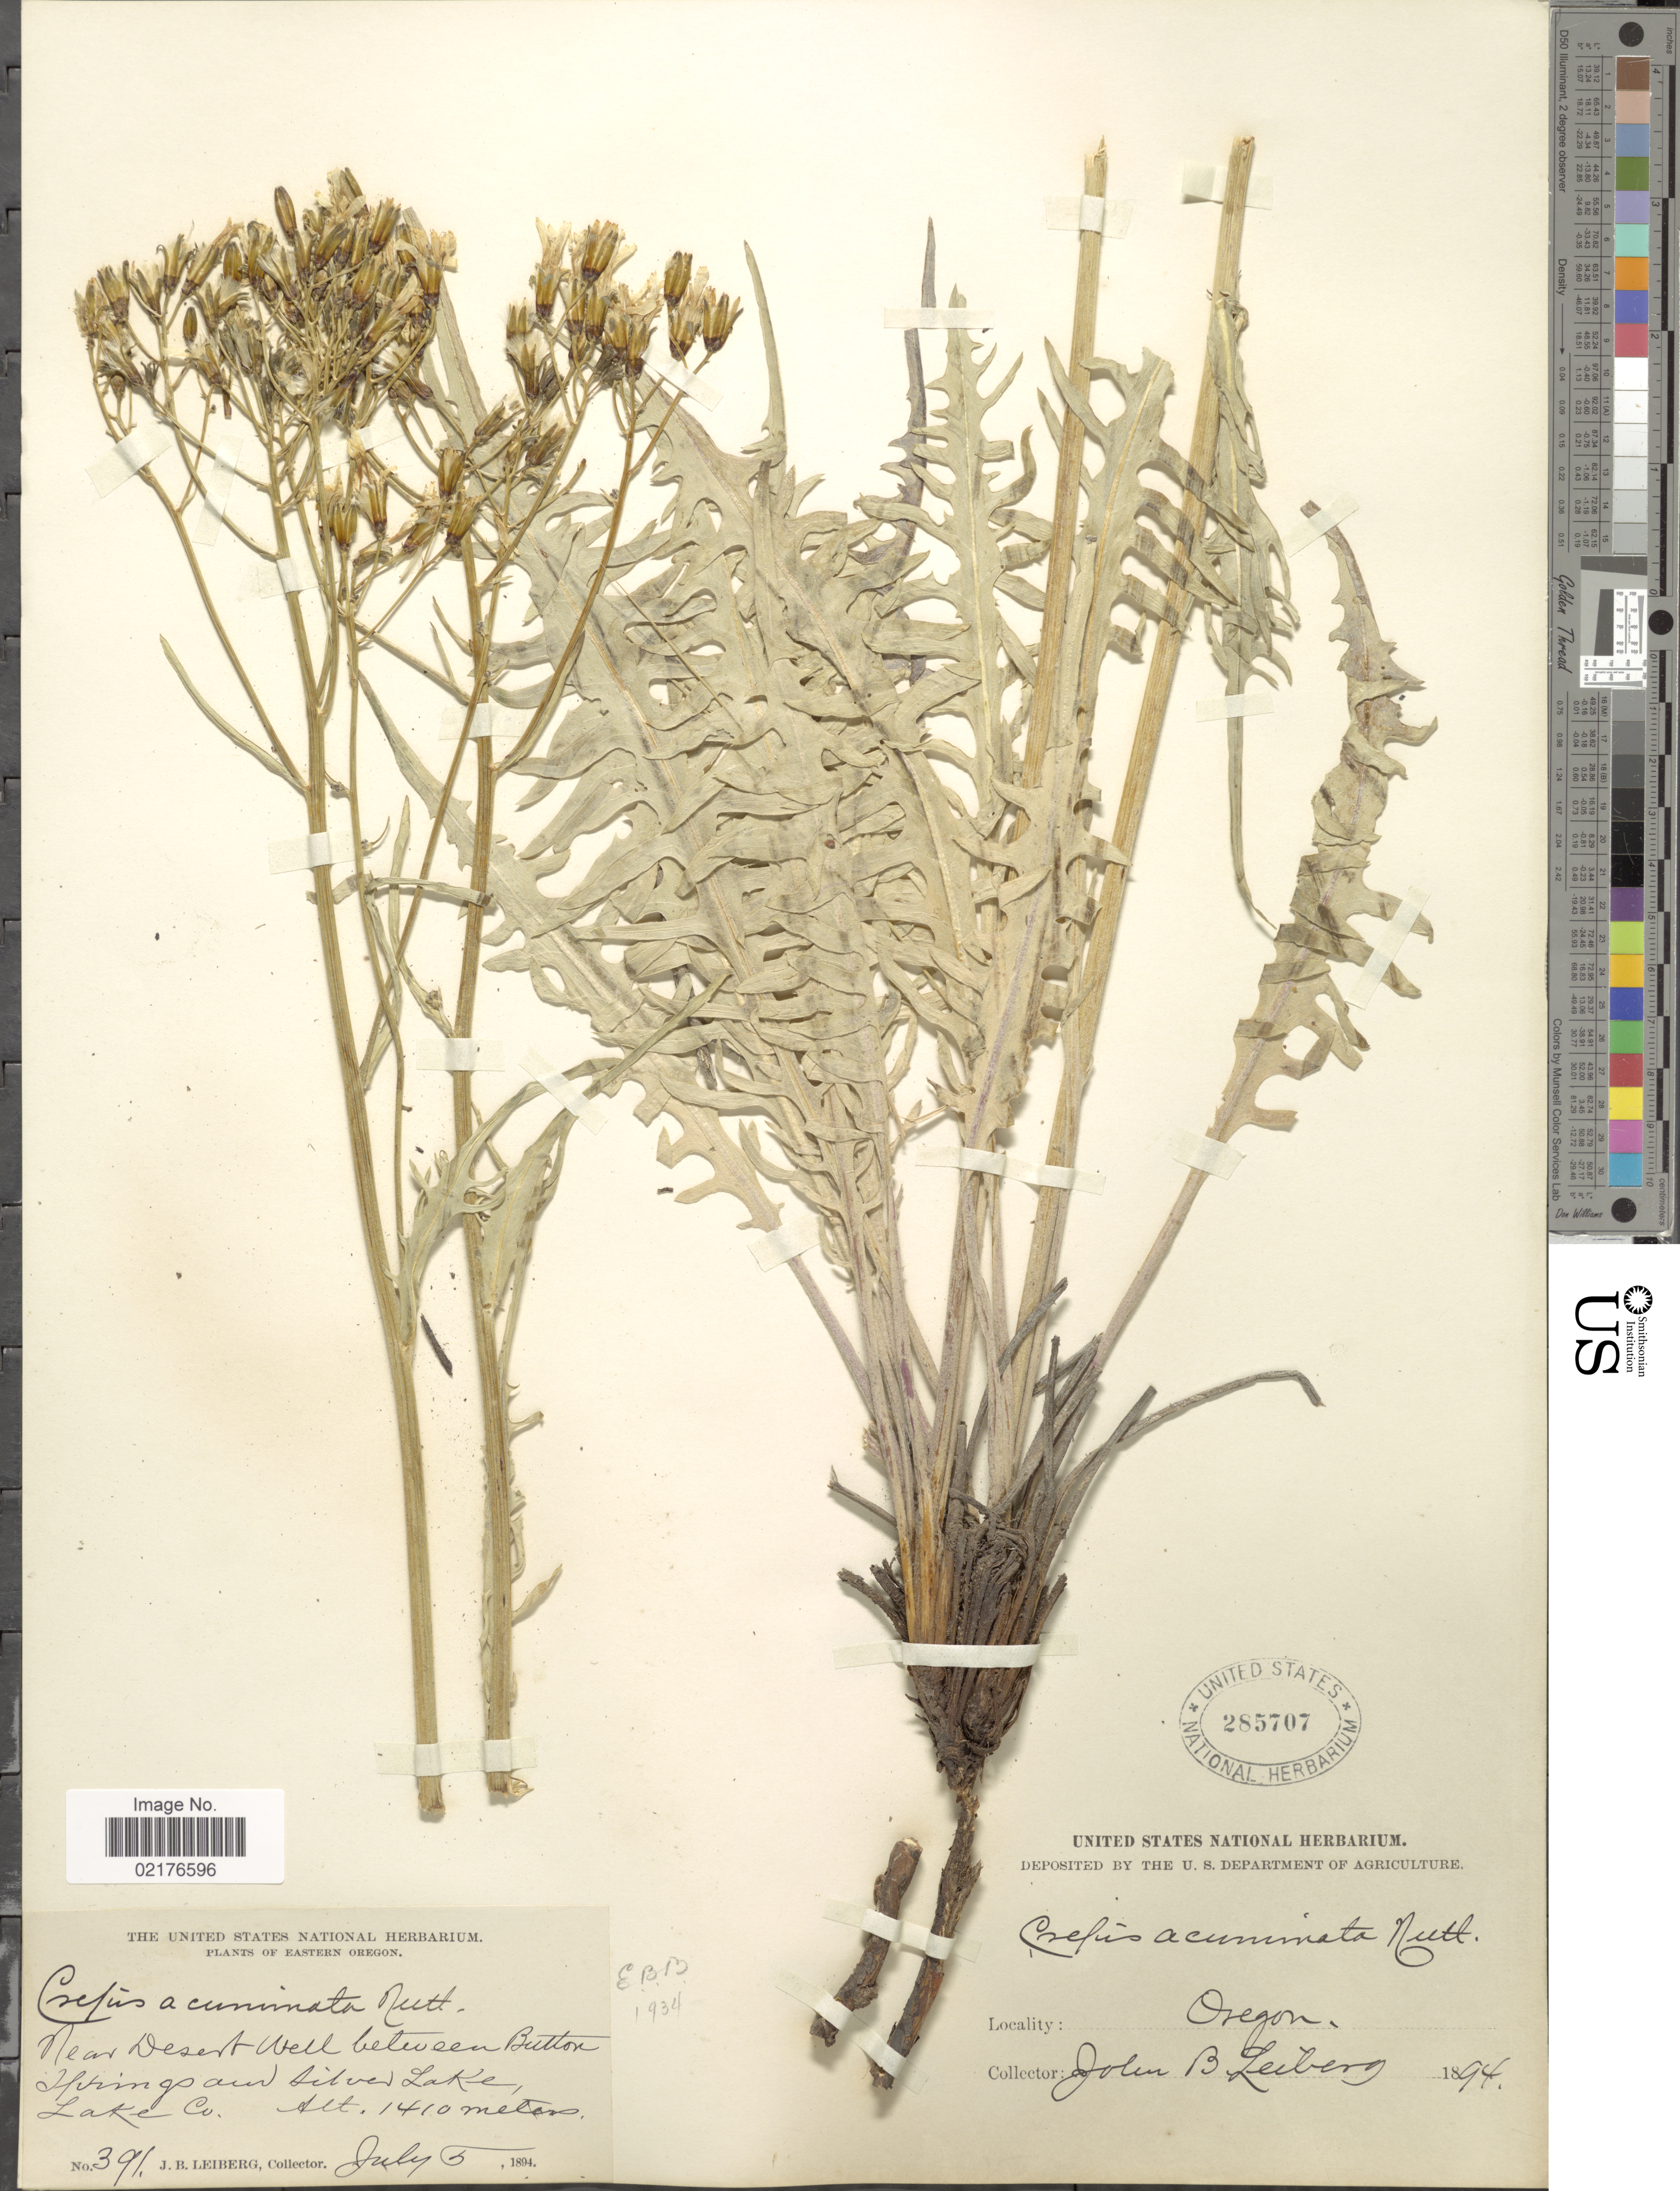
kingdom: Plantae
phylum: Tracheophyta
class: Magnoliopsida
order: Asterales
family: Asteraceae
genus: Crepis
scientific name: Crepis acuminata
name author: Nutt.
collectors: J. B. Leiberg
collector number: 391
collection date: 1894-07-05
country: United States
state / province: Oregon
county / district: Lake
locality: Eastern Oregon, Near Desert Well between Button Springs and Silver Lake, Lake Co.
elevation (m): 1410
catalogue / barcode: US 285707